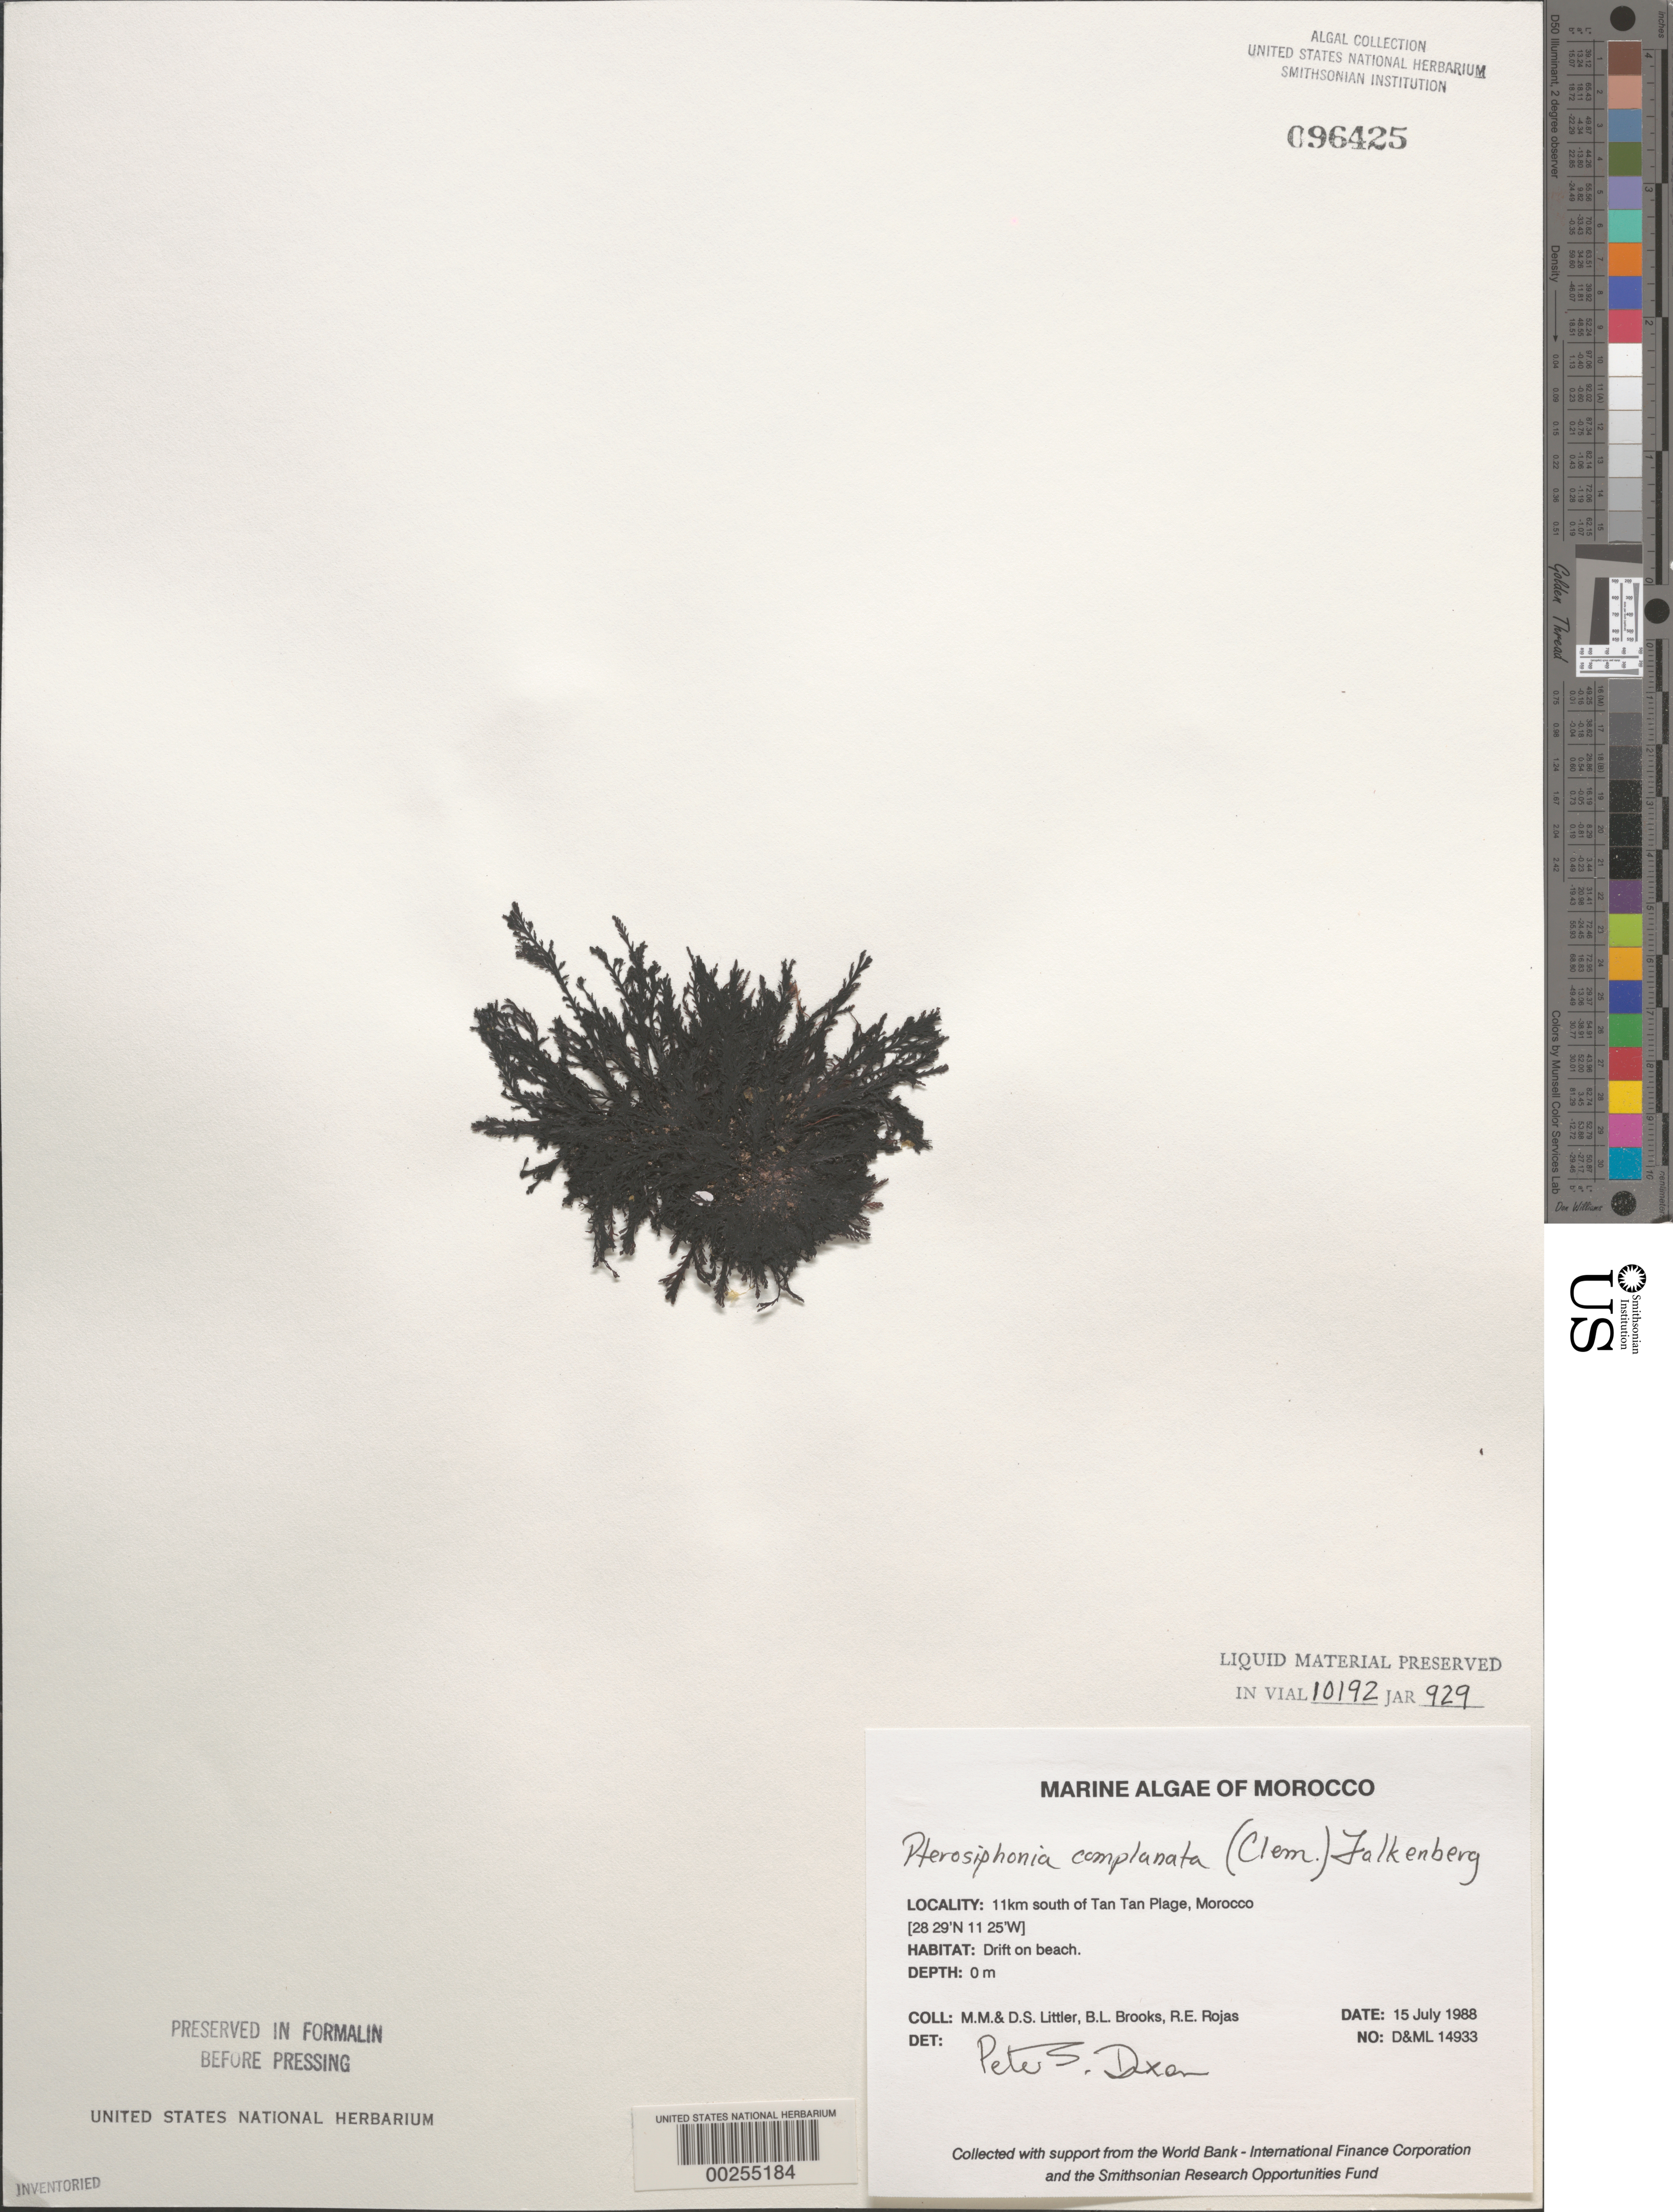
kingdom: Plantae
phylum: Rhodophyta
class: Florideophyceae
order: Ceramiales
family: Rhodomelaceae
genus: Pterosiphonia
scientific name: Pterosiphonia complanata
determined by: Dixon, P. S.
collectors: M. M. Littler, D. S. Littler, B. Brooks & R. Rojas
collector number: D&ML 14933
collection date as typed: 15 Jul 1988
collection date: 1988-07-15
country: Morocco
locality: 11 km south of Tan Tan Plage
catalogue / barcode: US 96425